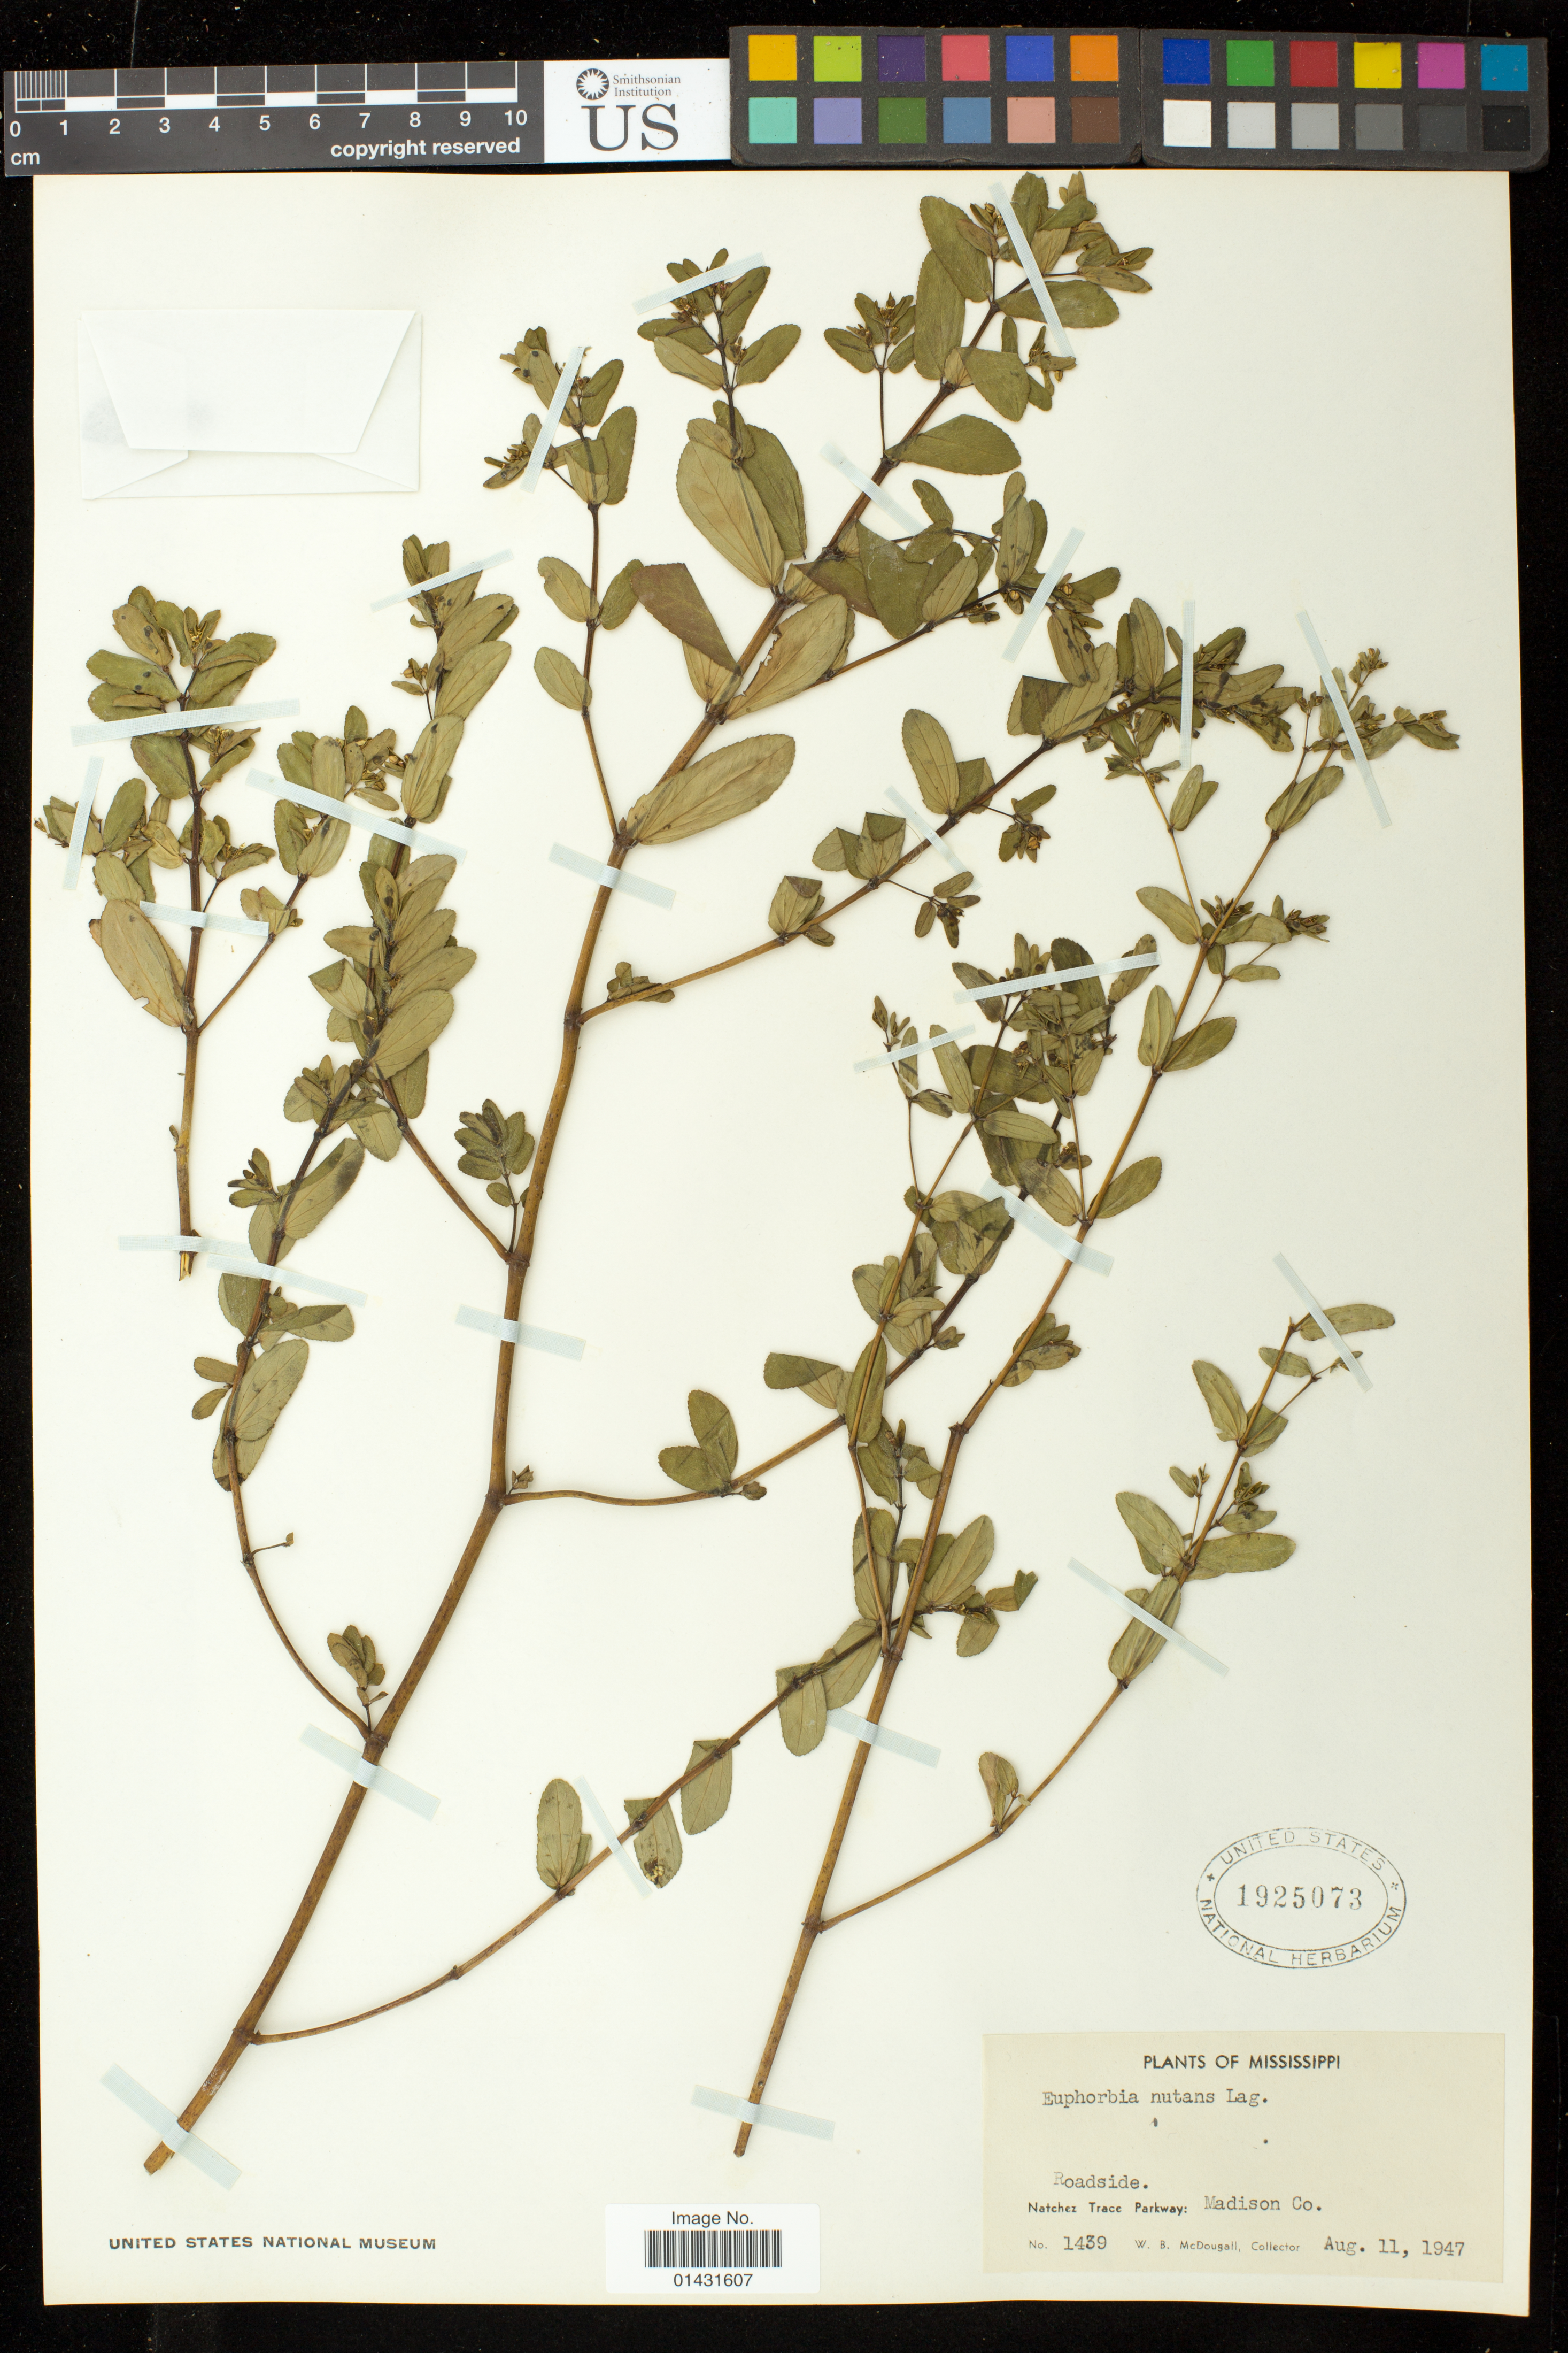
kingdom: Plantae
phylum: Tracheophyta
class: Magnoliopsida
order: Malpighiales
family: Euphorbiaceae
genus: Euphorbia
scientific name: Euphorbia hypericifolia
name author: L.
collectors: W. B. McDougall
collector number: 1439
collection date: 1947-08-11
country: United States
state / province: Mississippi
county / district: Madison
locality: Natchez Trace Parkway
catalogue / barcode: US 1925073